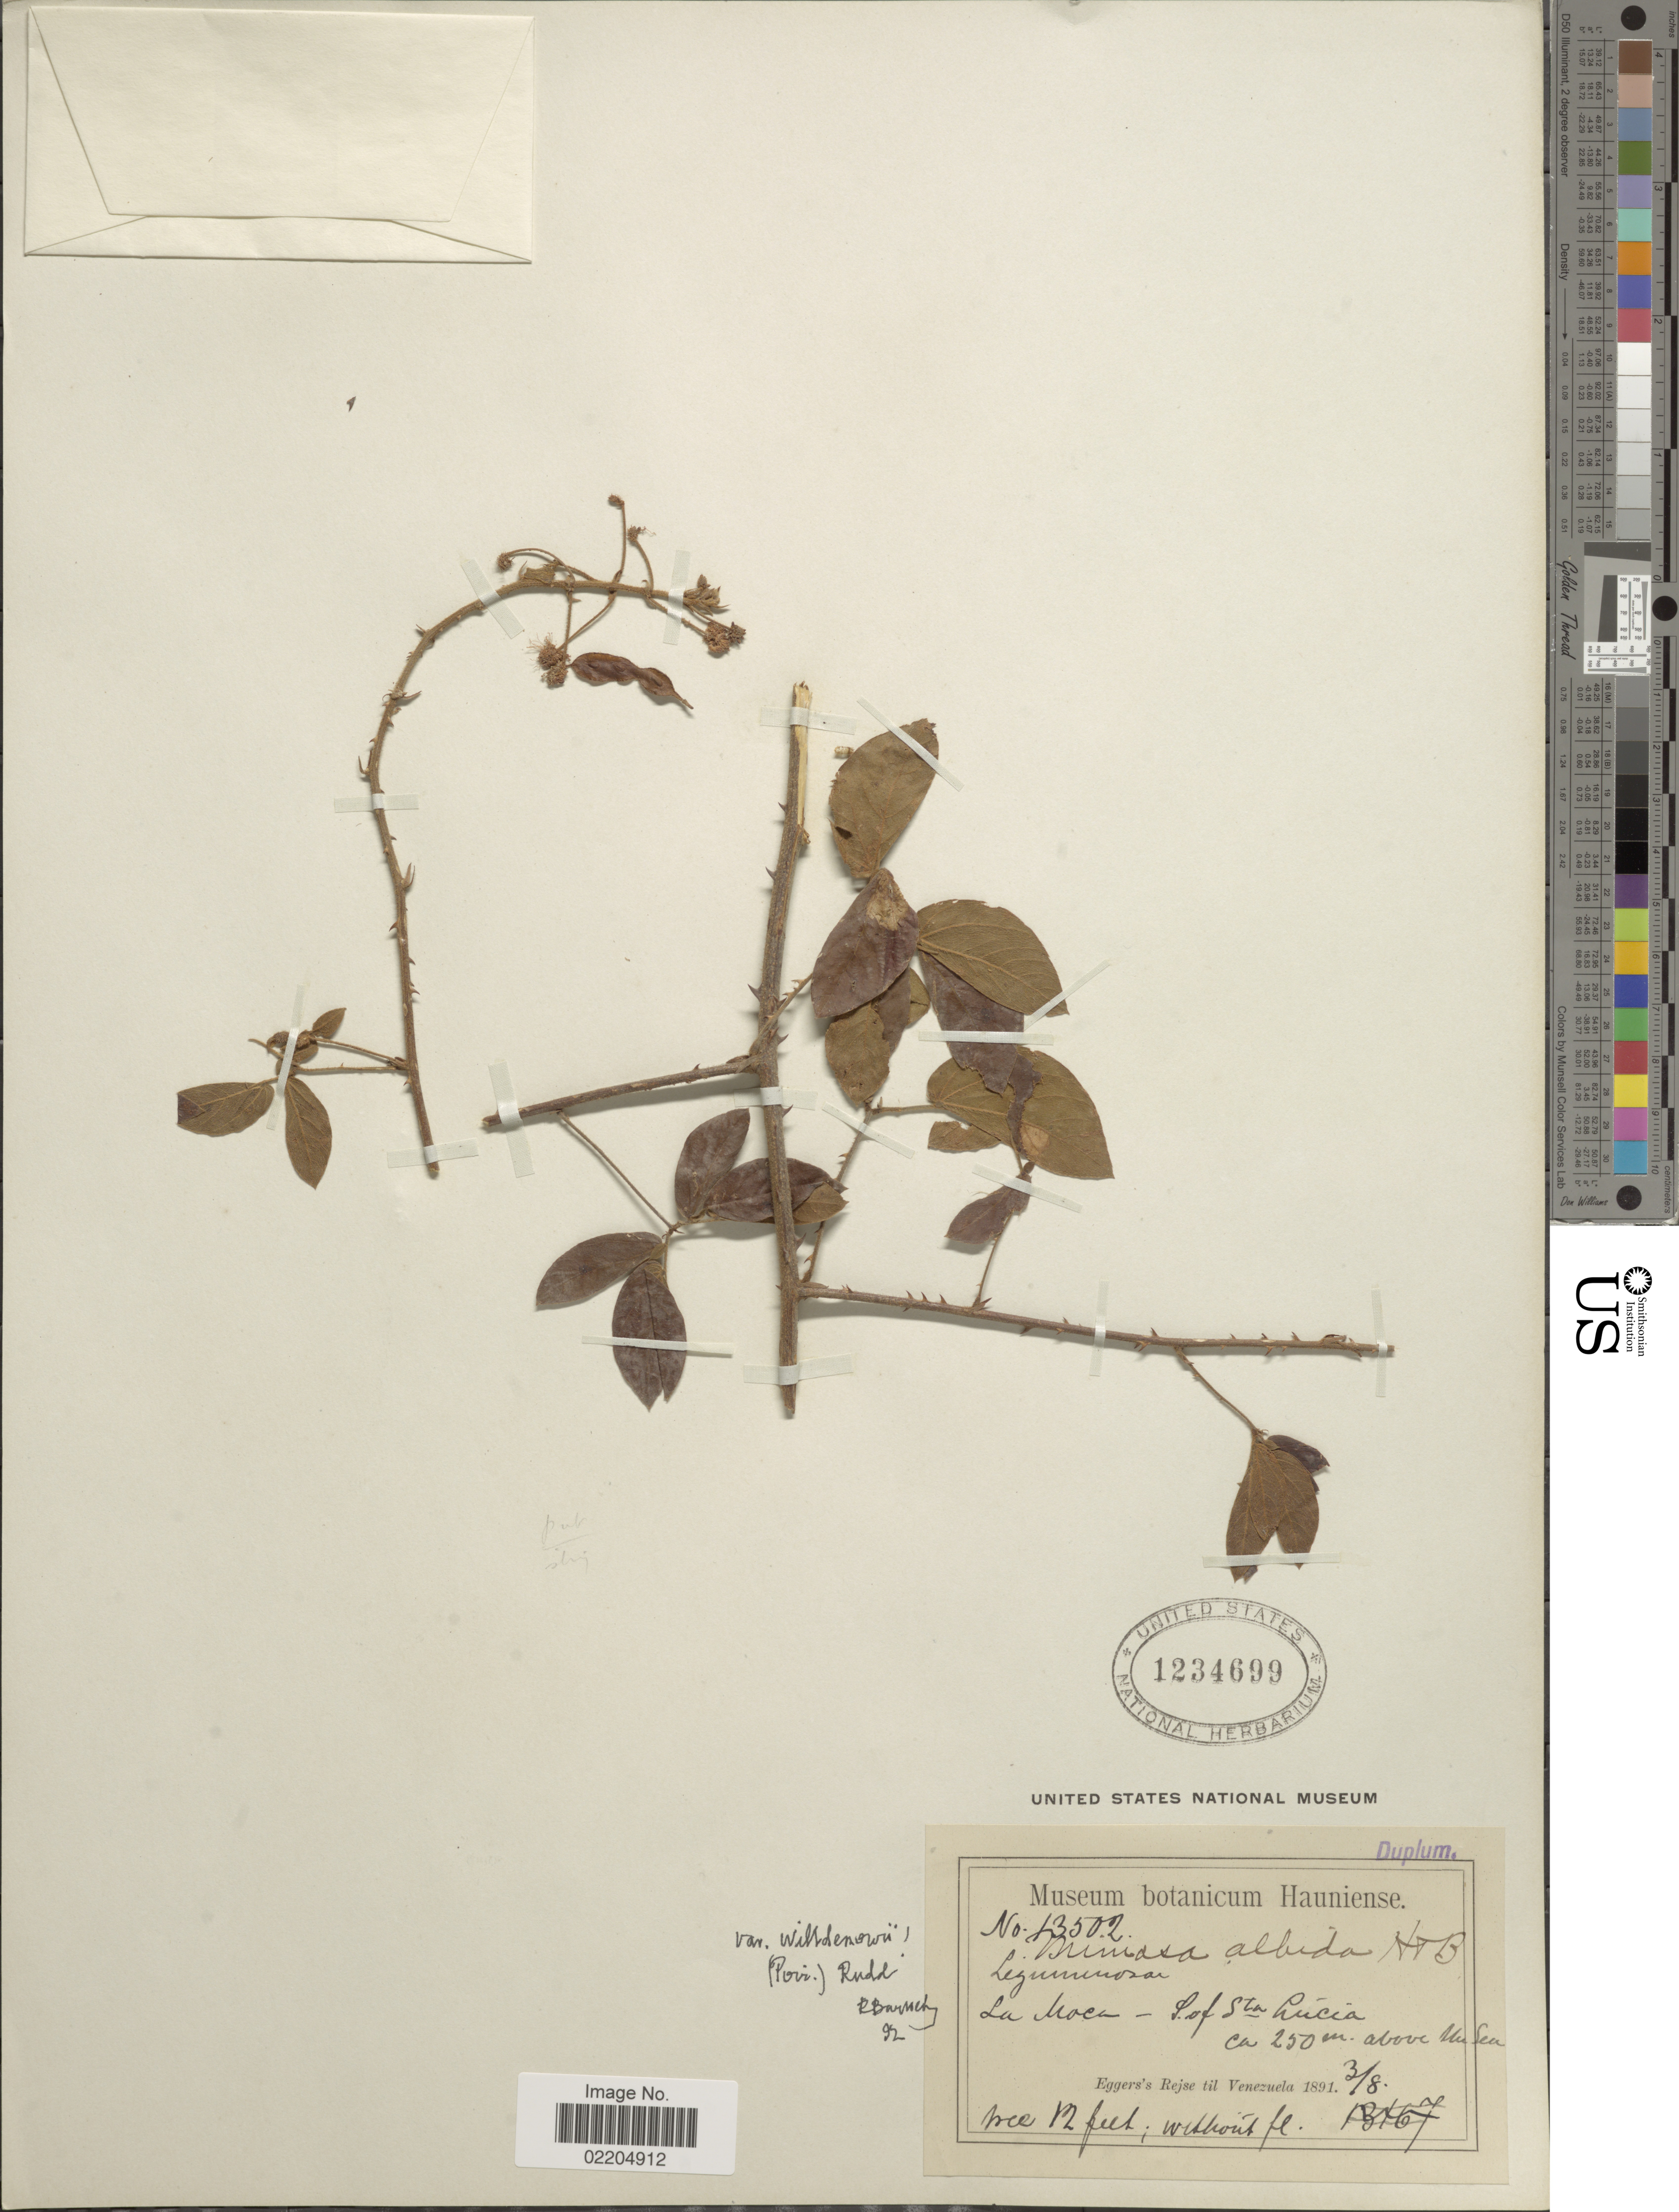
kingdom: Plantae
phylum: Tracheophyta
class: Magnoliopsida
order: Fabales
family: Fabaceae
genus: Mimosa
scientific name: Mimosa albida var. willdenowii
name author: (Poir.) Rudd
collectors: -. Eggers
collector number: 13502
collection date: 1981-08-03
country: Venezuela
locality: La Moka - S of Sta Lucia, above the Sea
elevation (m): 250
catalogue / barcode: US 1234699